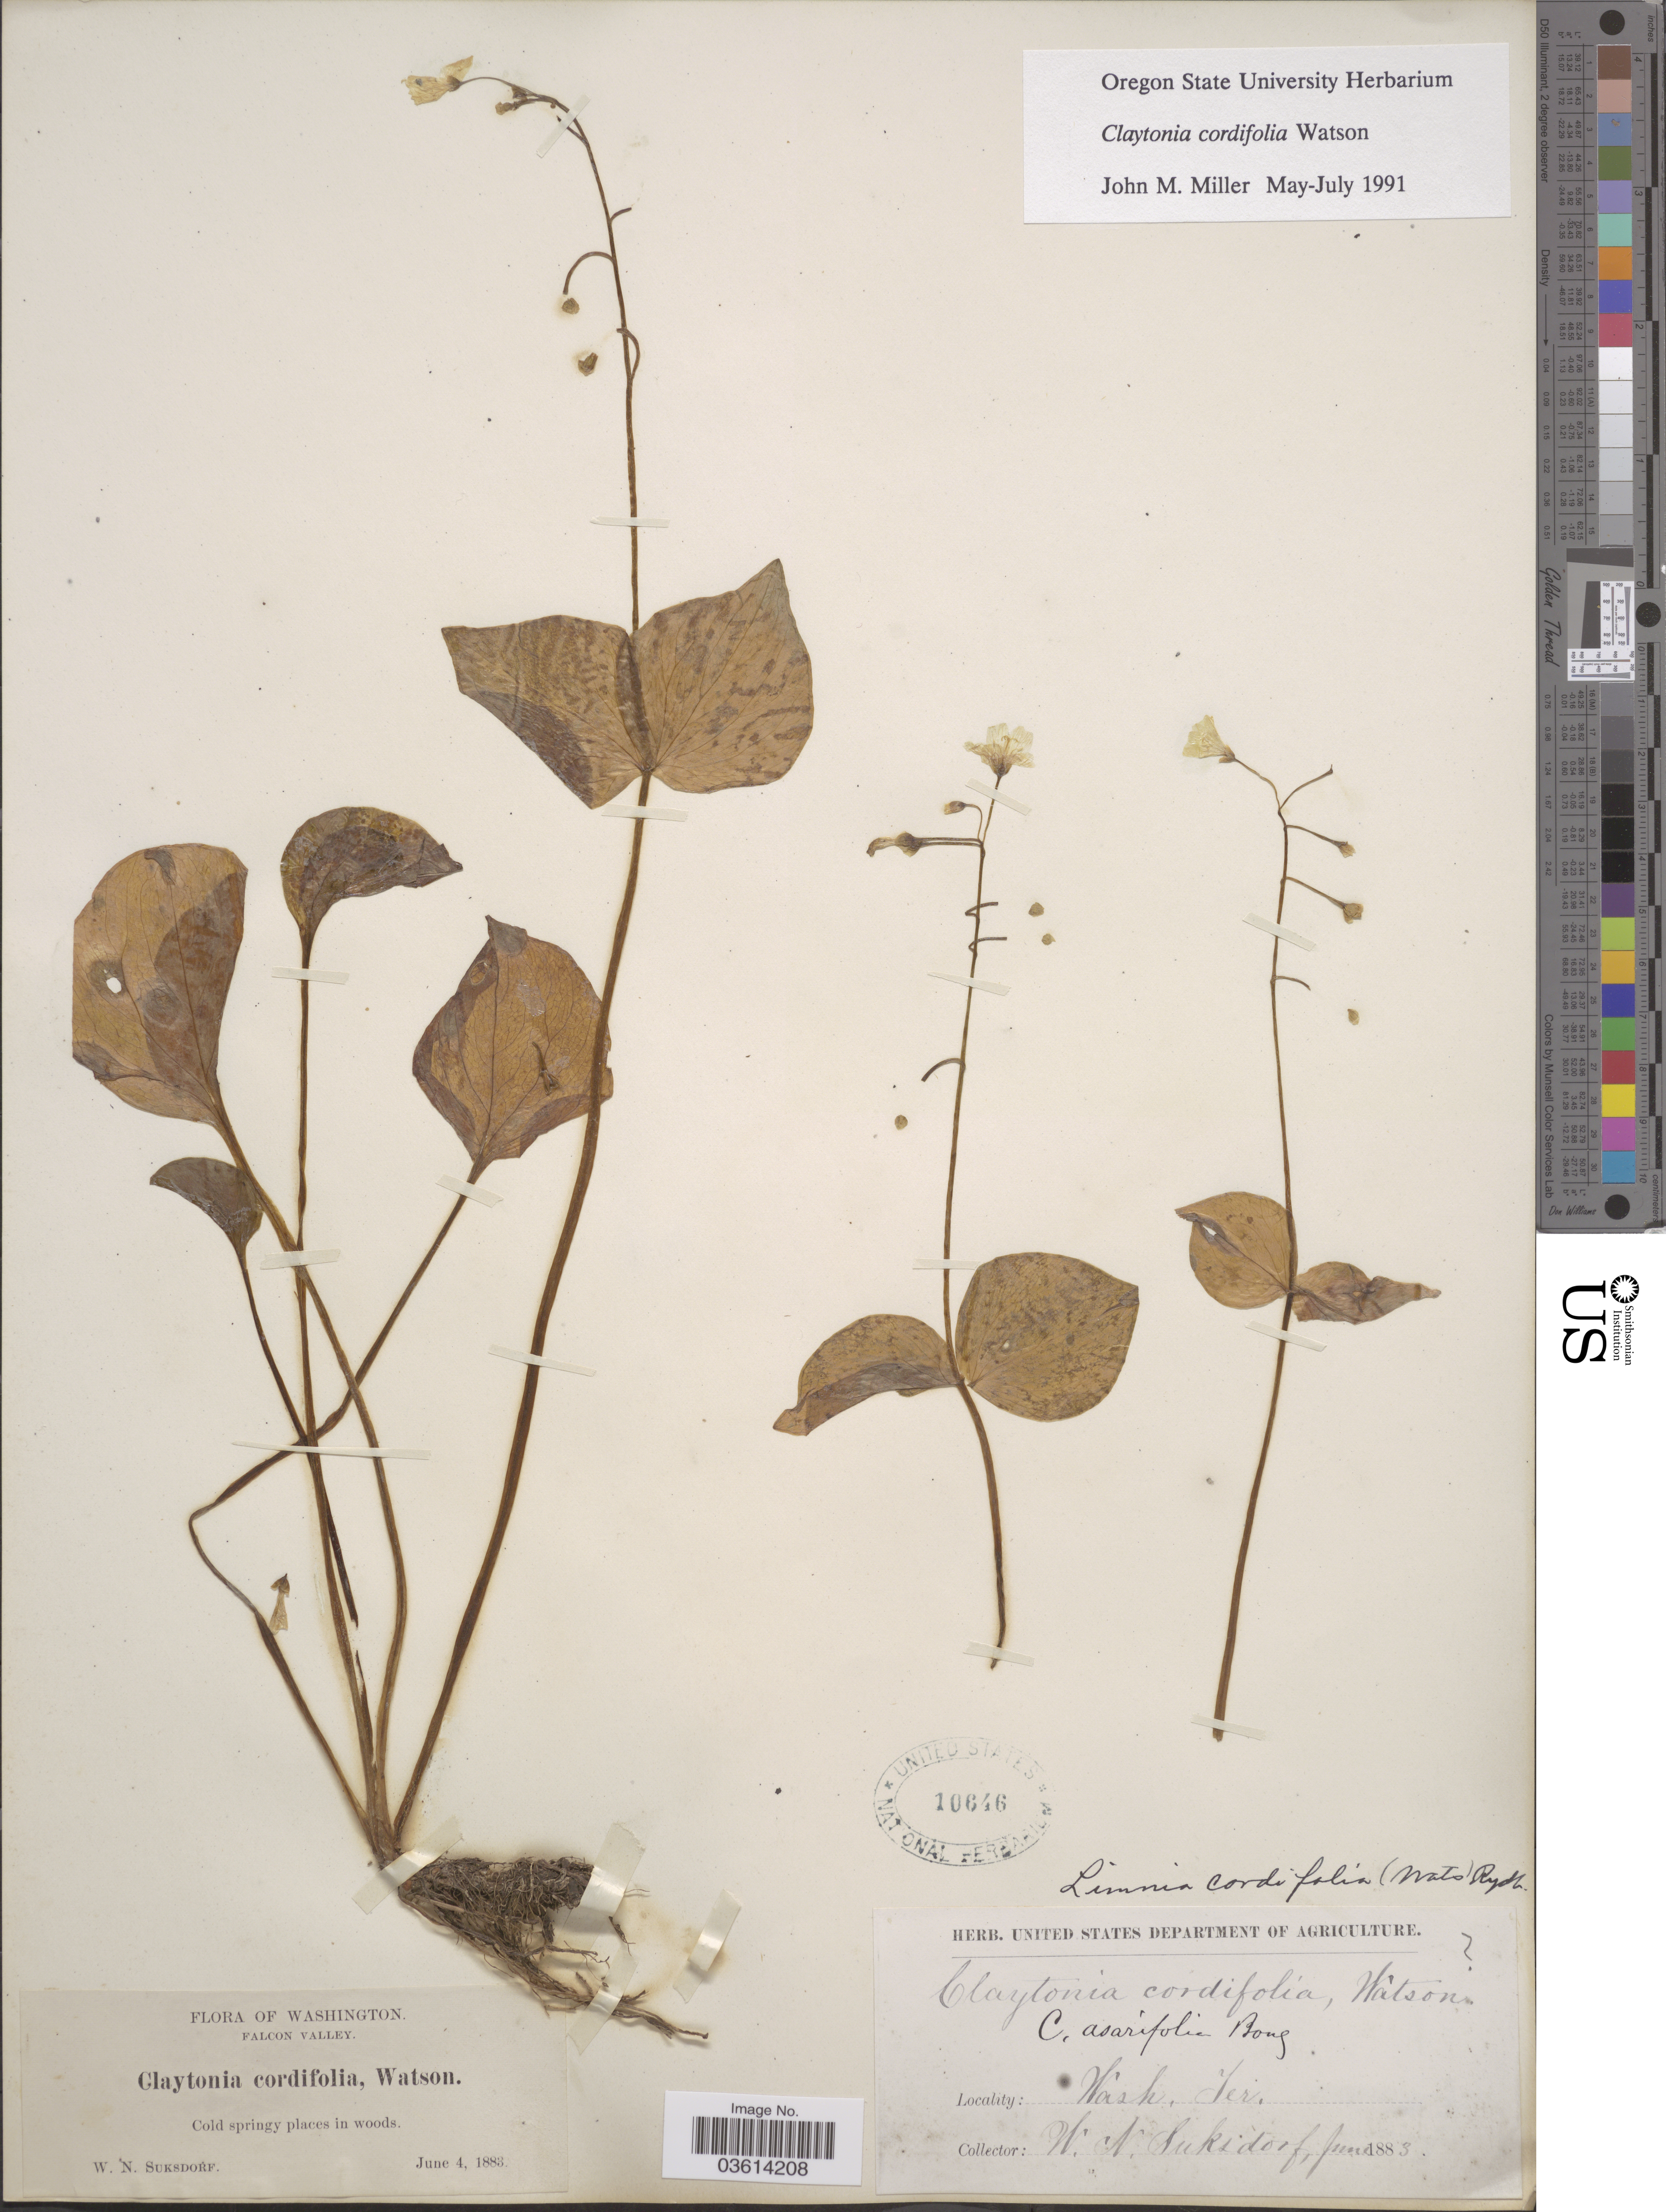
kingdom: Plantae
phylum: Tracheophyta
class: Magnoliopsida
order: Caryophyllales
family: Montiaceae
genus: Claytonia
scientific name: Claytonia cordifolia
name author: S. Watson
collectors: W. N. Suksdorf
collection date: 1883-06-04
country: United States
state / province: Washington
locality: Falcon Valley.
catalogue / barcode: US 10646